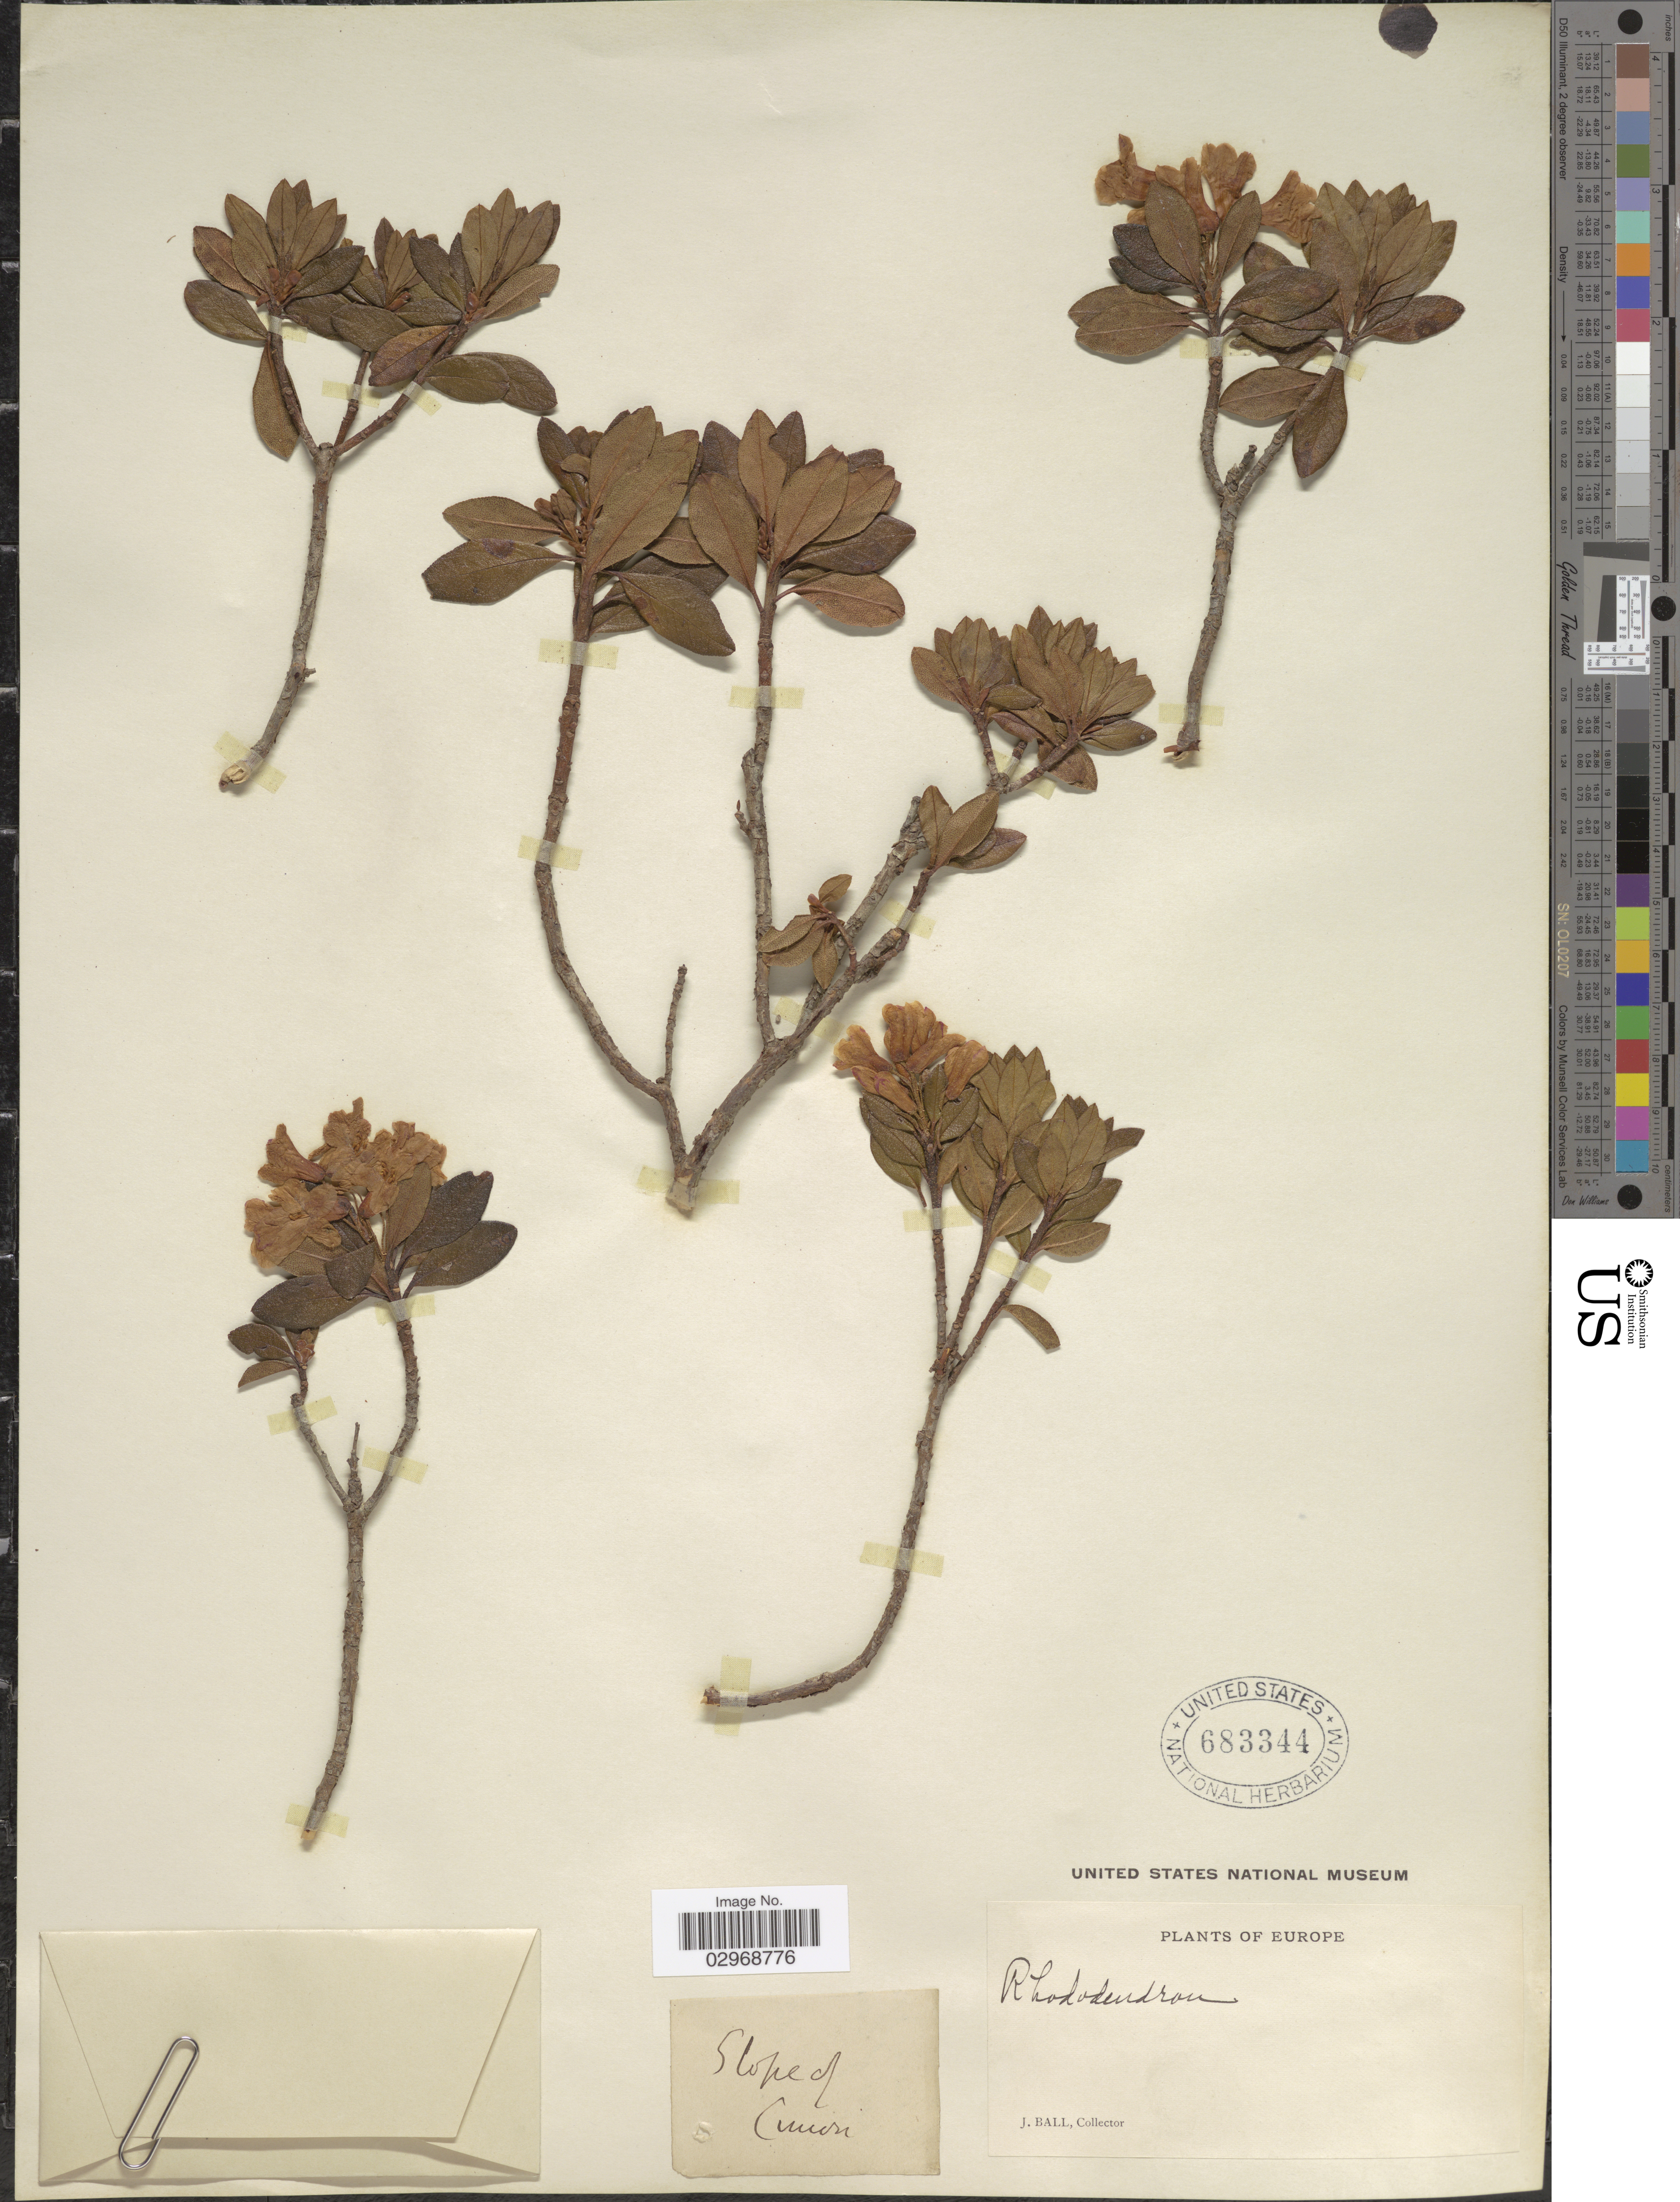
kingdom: Plantae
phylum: Tracheophyta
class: Magnoliopsida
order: Ericales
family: Ericaceae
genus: Rhododendron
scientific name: Rhododendron hirsutum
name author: L.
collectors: J. Ball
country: Italy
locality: Europe, Slope of Cunen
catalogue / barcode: US 683344